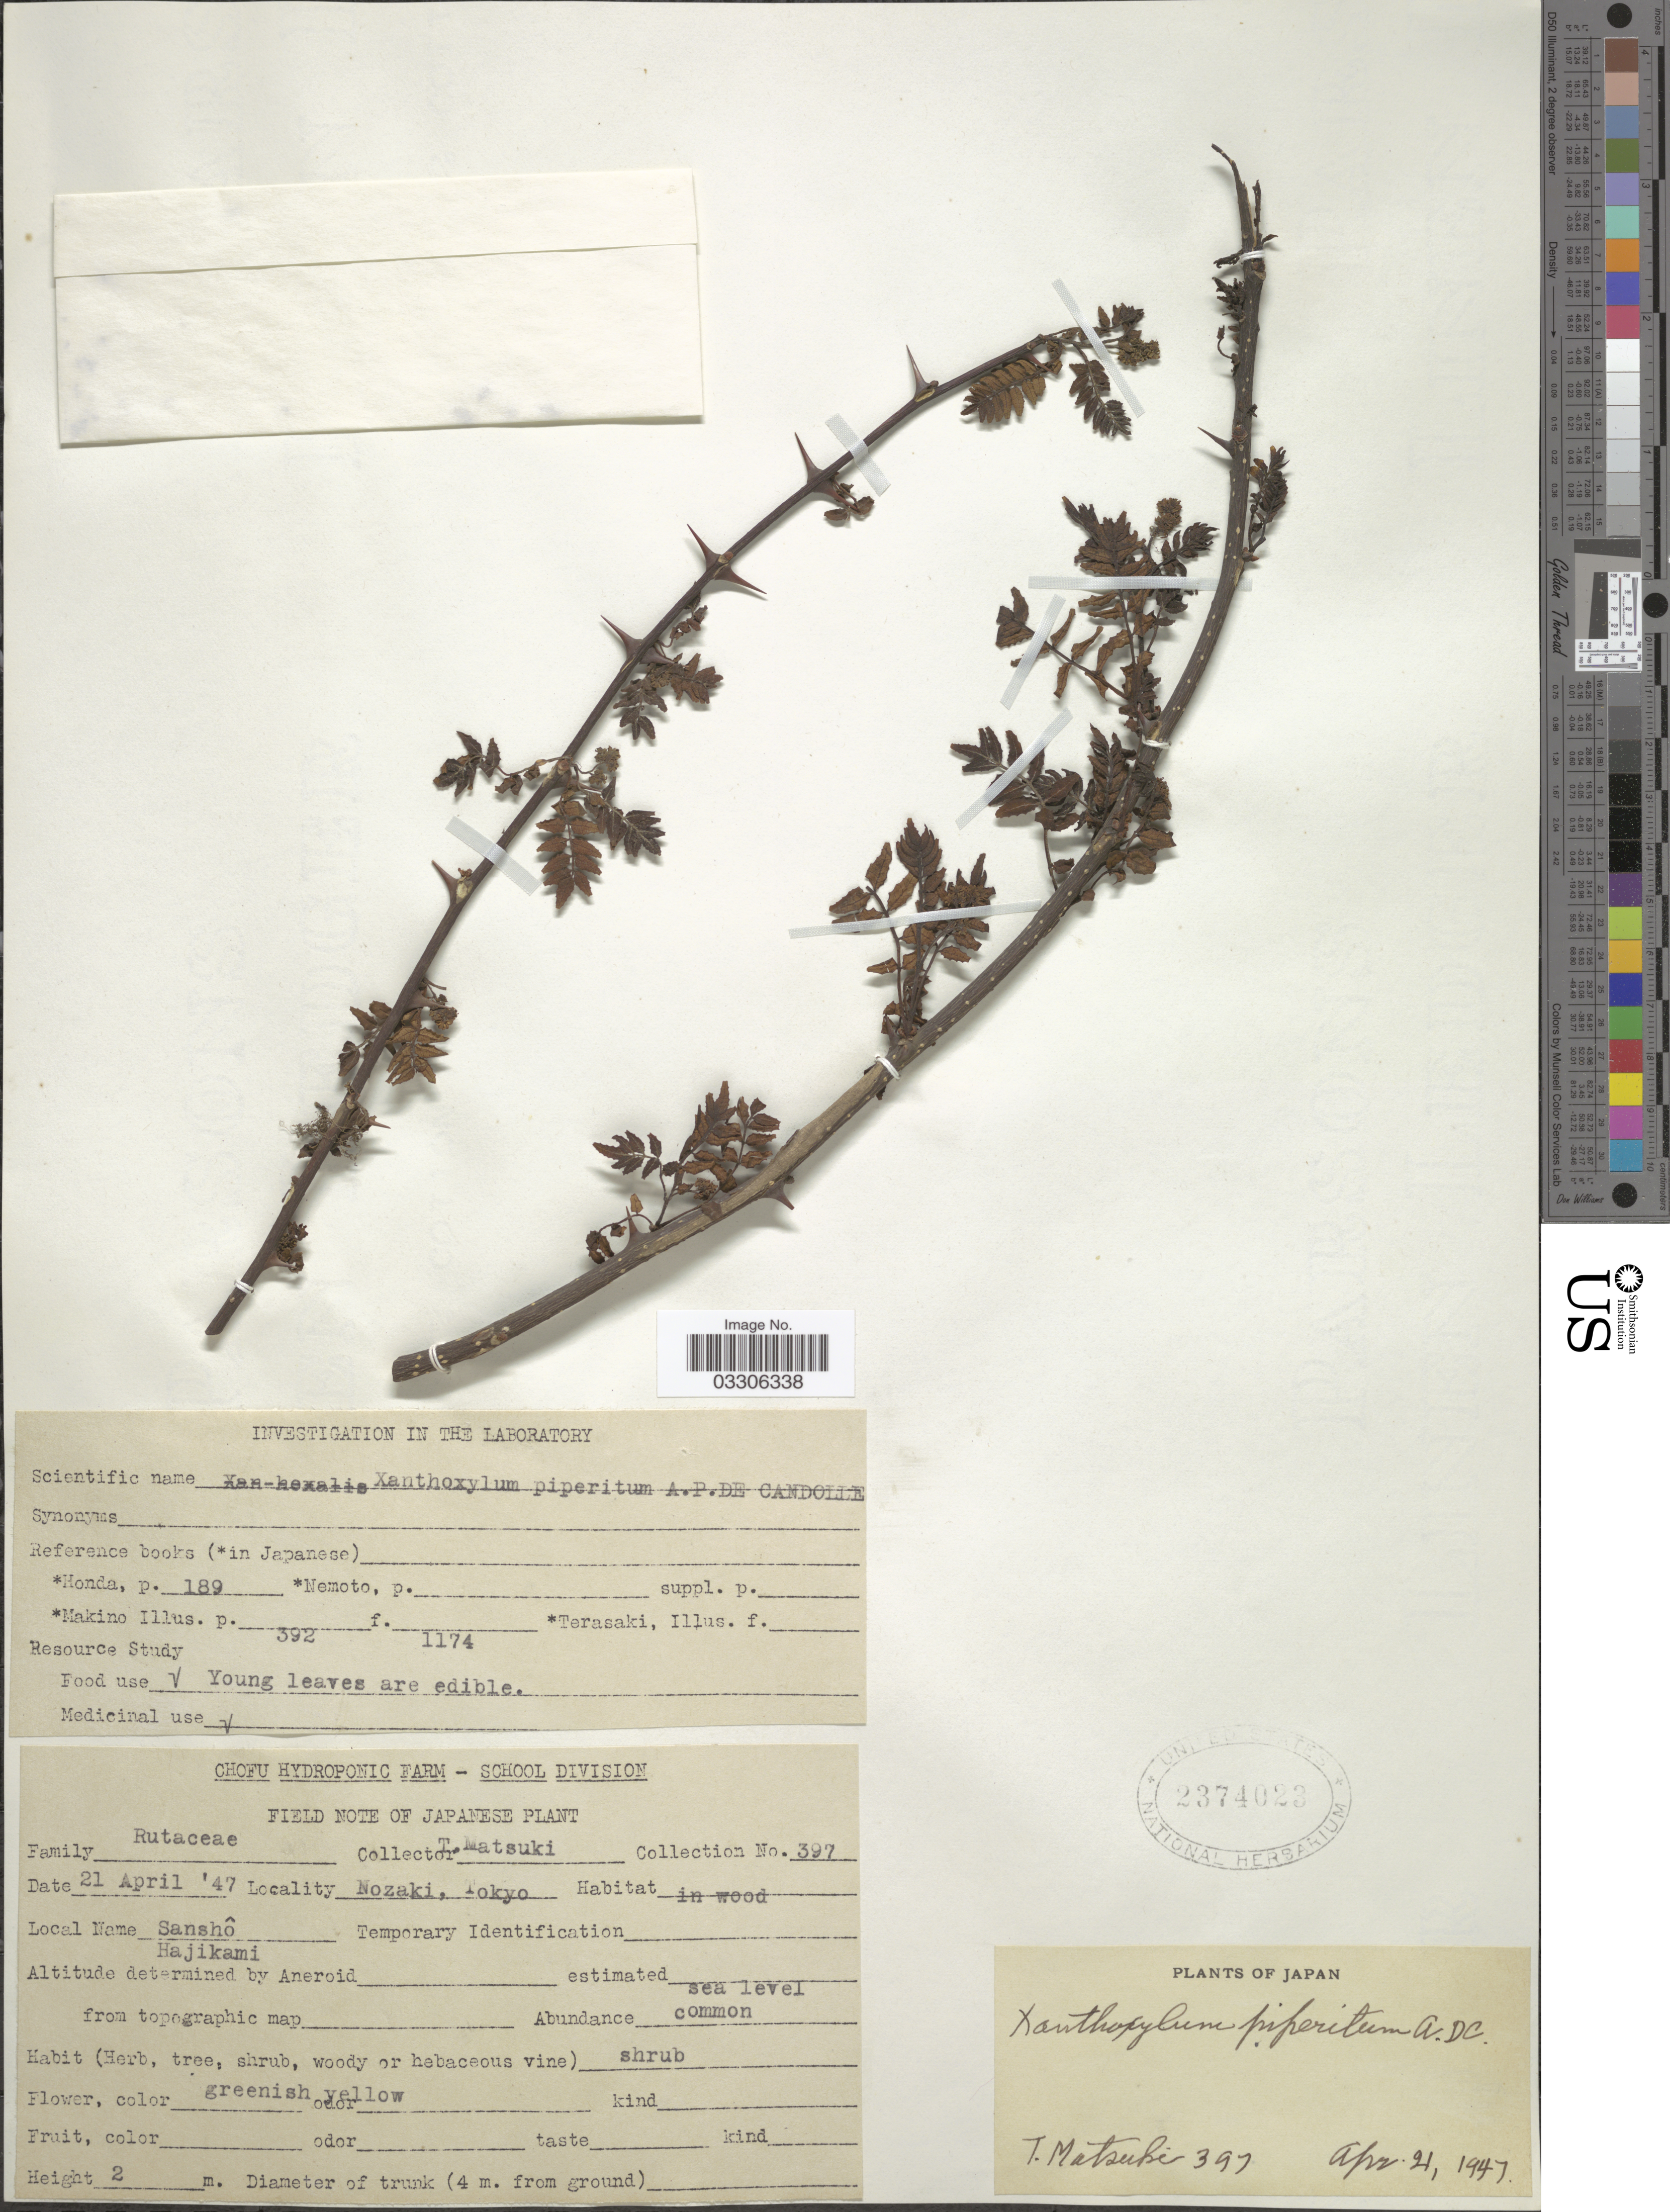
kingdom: Plantae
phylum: Tracheophyta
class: Magnoliopsida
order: Sapindales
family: Rutaceae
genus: Zanthoxylum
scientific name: Zanthoxylum piperitum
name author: DC.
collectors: T. Matsuki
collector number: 397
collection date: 1947-04-21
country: Japan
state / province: Tokyo, Federal City of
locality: Nozaki, Tokyo.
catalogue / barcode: US 2374023